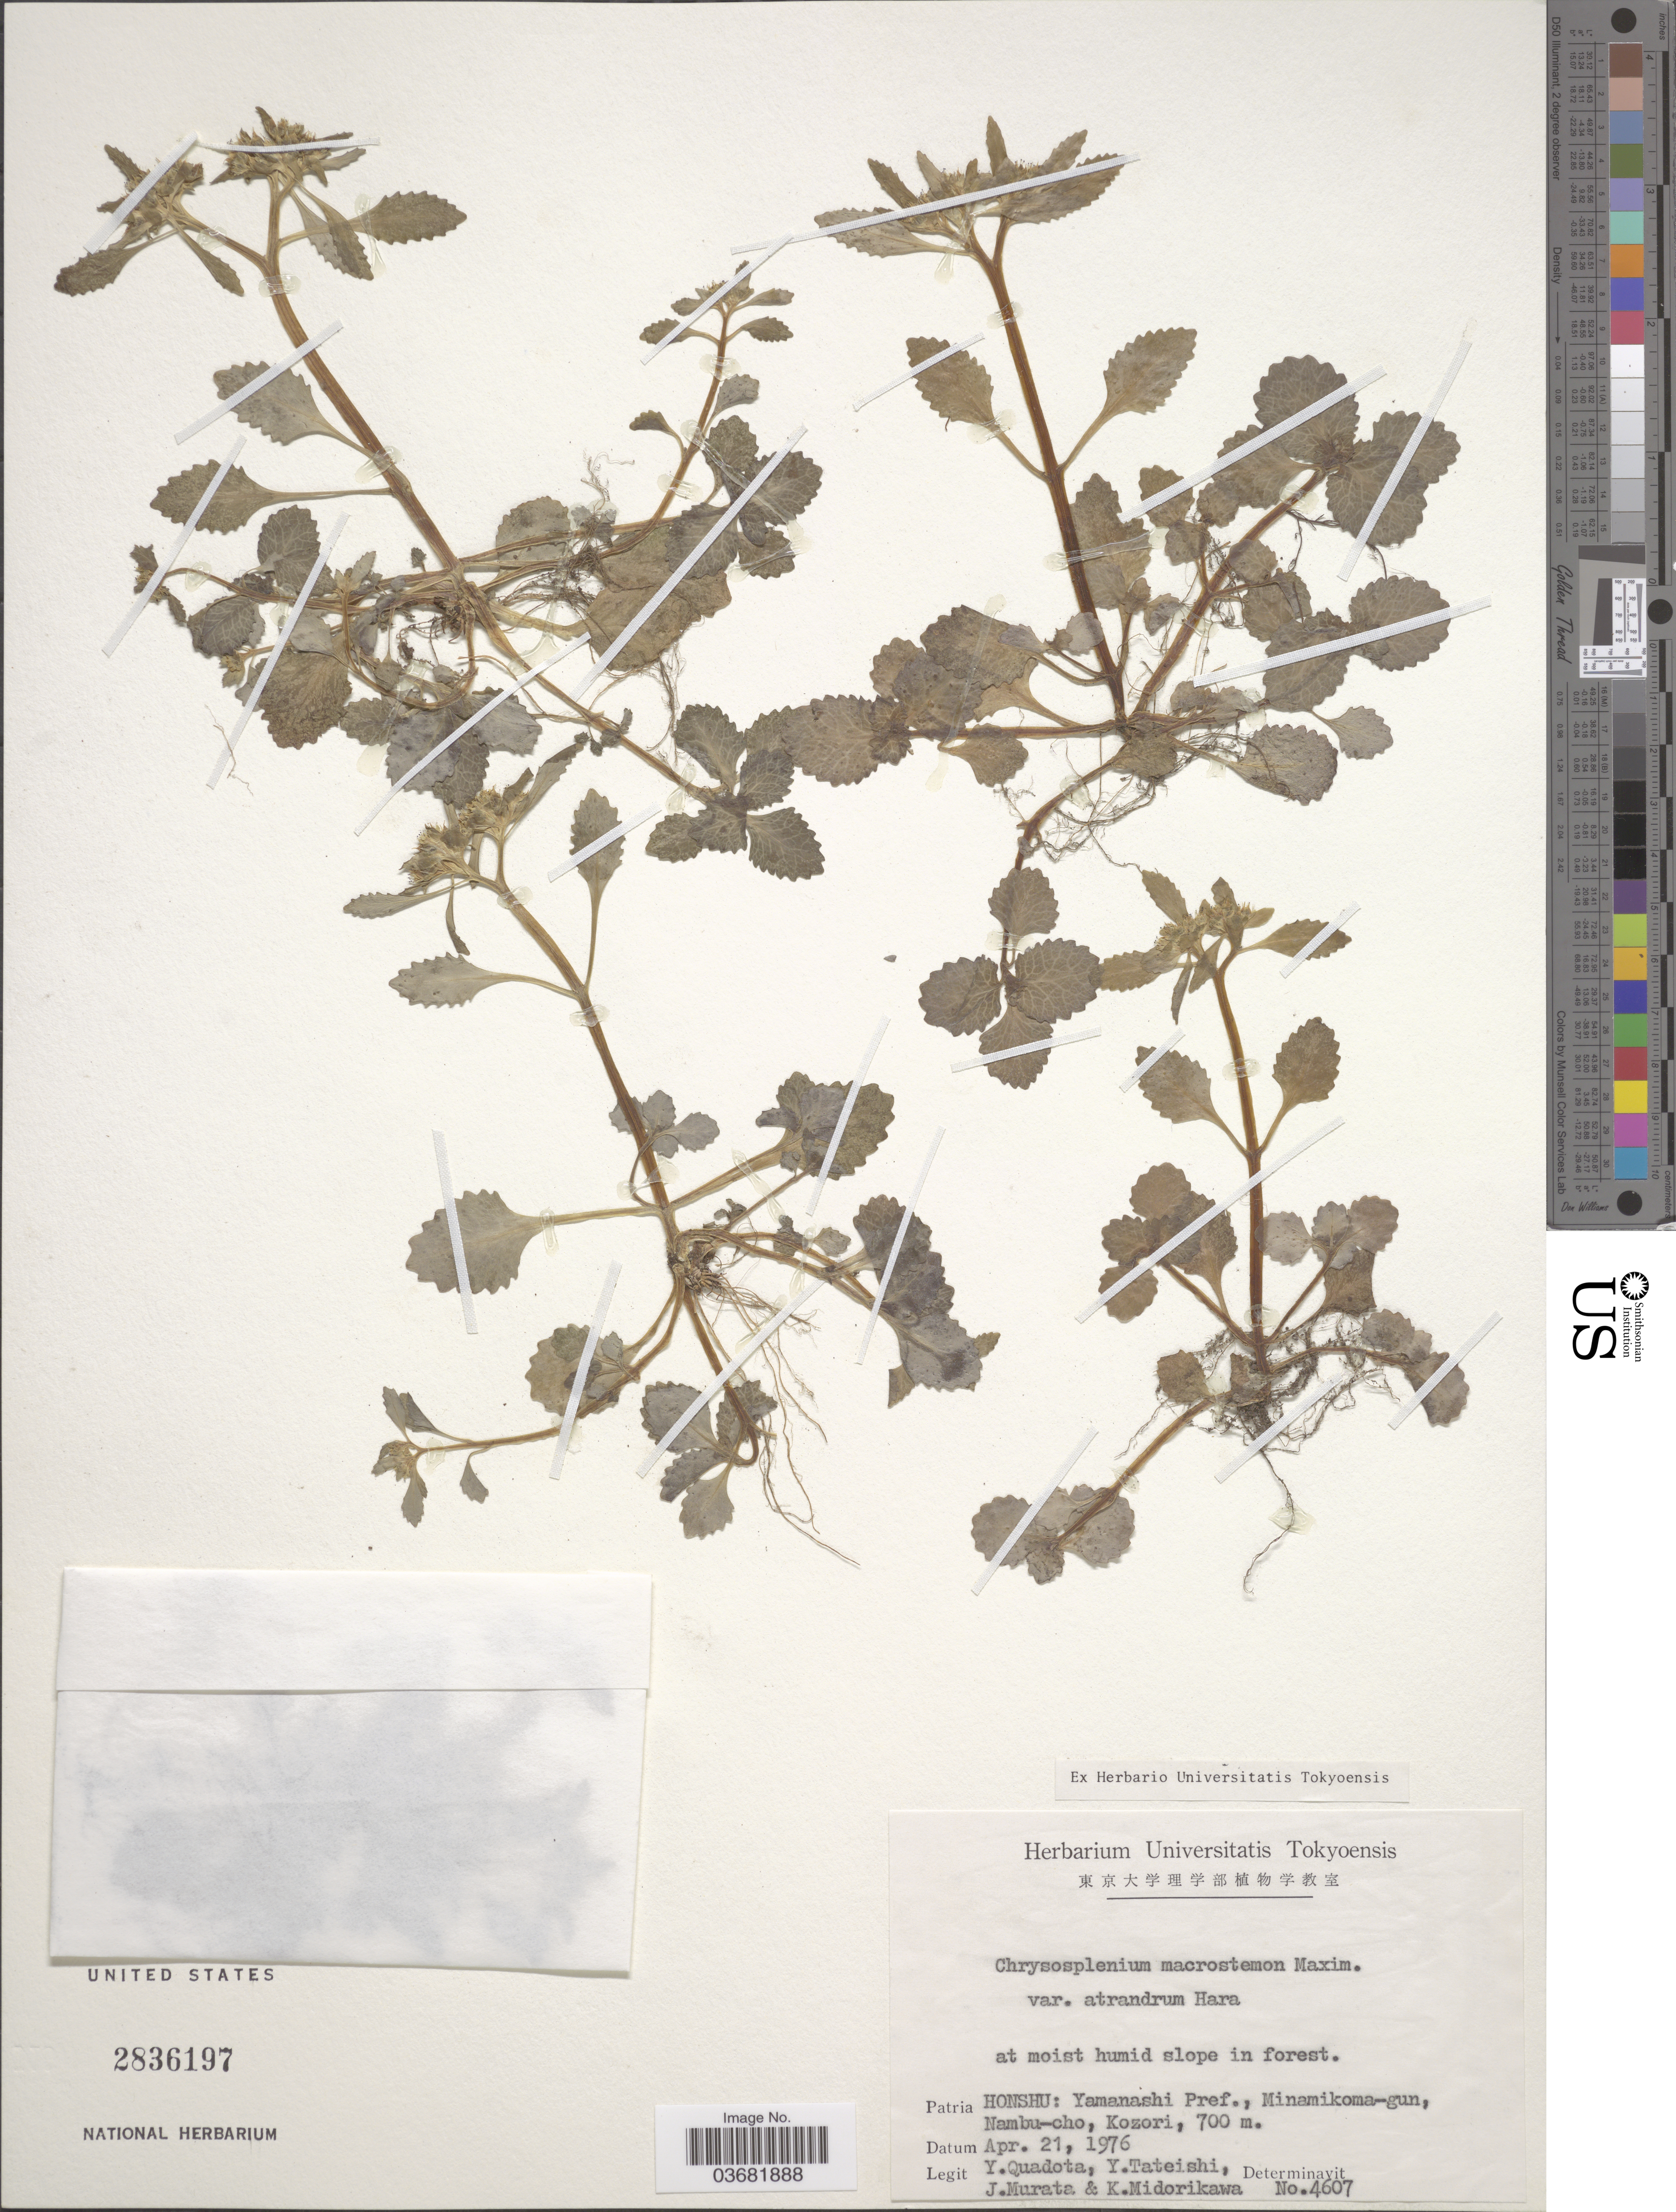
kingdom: Plantae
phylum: Tracheophyta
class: Magnoliopsida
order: Saxifragales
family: Saxifragaceae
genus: Chrysosplenium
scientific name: Chrysosplenium macrostemon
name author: Maxim. ex Franch. & Sav.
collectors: Y. Quadota, Y. Tateishi, J. Murata & K. Midorikawa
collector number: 4607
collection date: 1976-04-21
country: Japan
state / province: Yamanasi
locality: Honshu: Yamanashi Pref., Minamikoma-gun, Nambu-cho, Kozori.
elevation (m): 700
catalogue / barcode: US 2836197